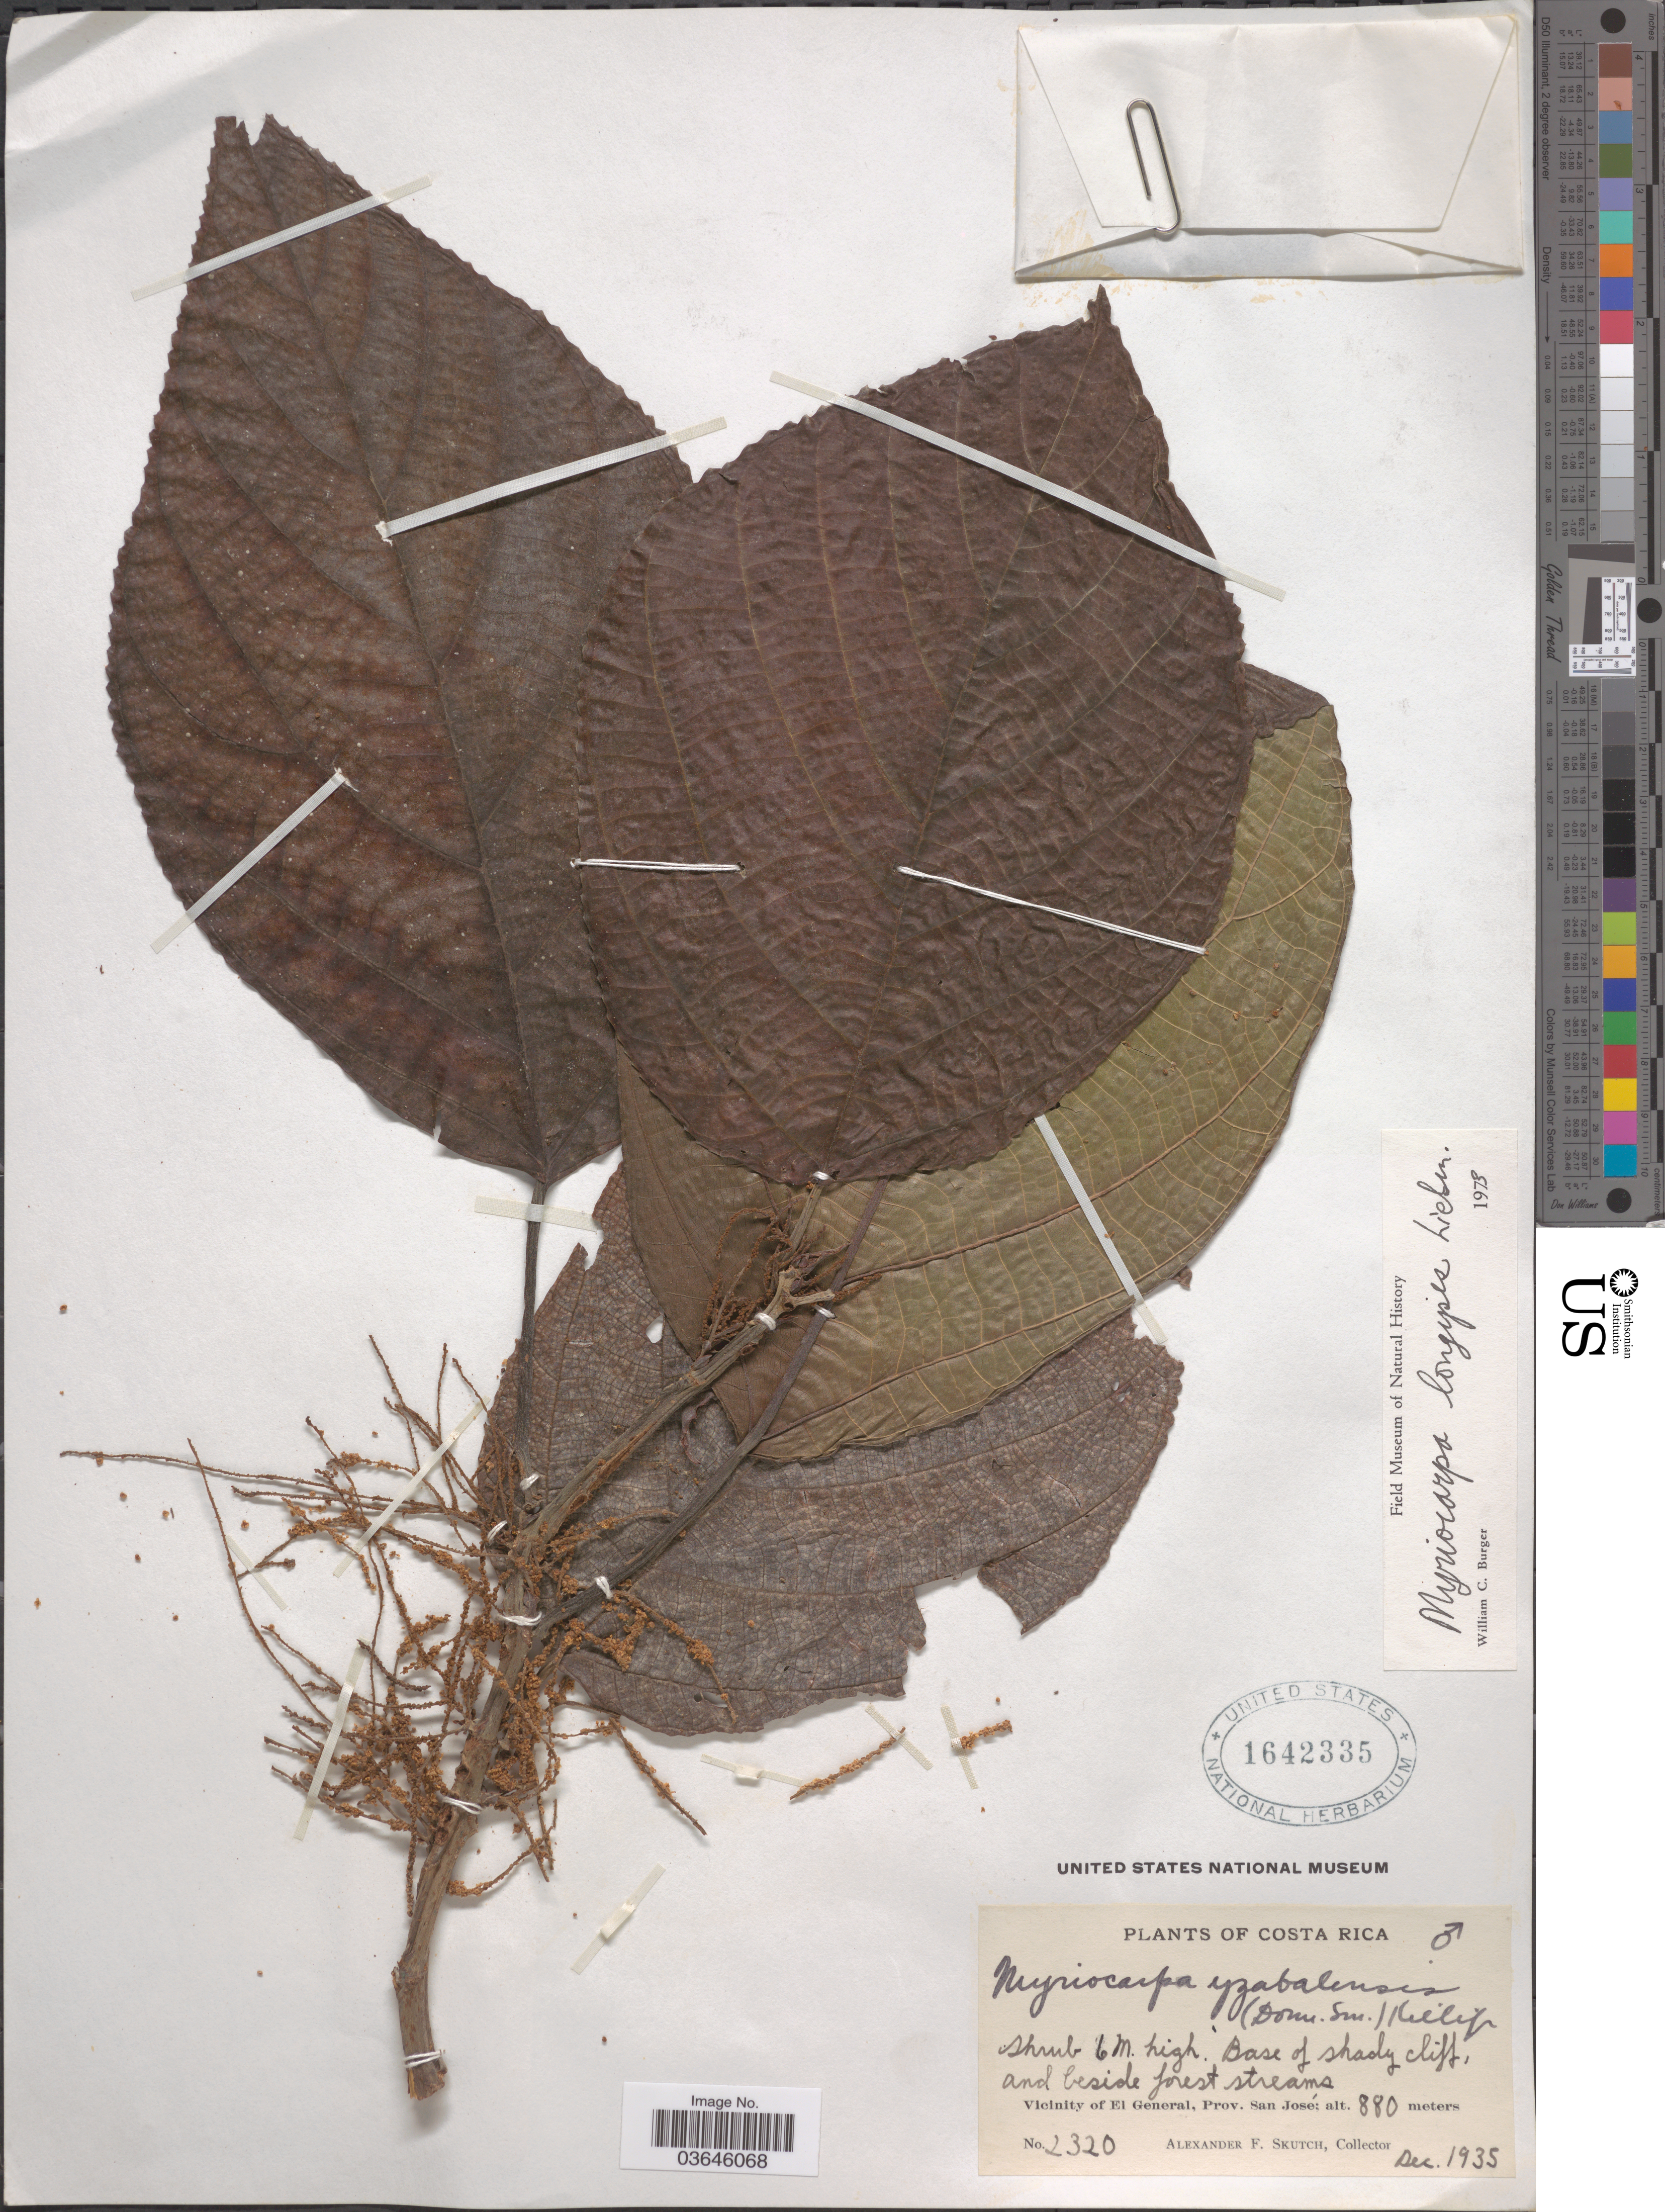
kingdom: Plantae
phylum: Tracheophyta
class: Magnoliopsida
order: Rosales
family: Urticaceae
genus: Myriocarpa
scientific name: Myriocarpa longipes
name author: Liebm.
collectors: A. F. Skutch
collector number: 2320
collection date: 1935-12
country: Costa Rica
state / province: San José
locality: Vicinity of El General.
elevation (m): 880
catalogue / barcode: US 1642335